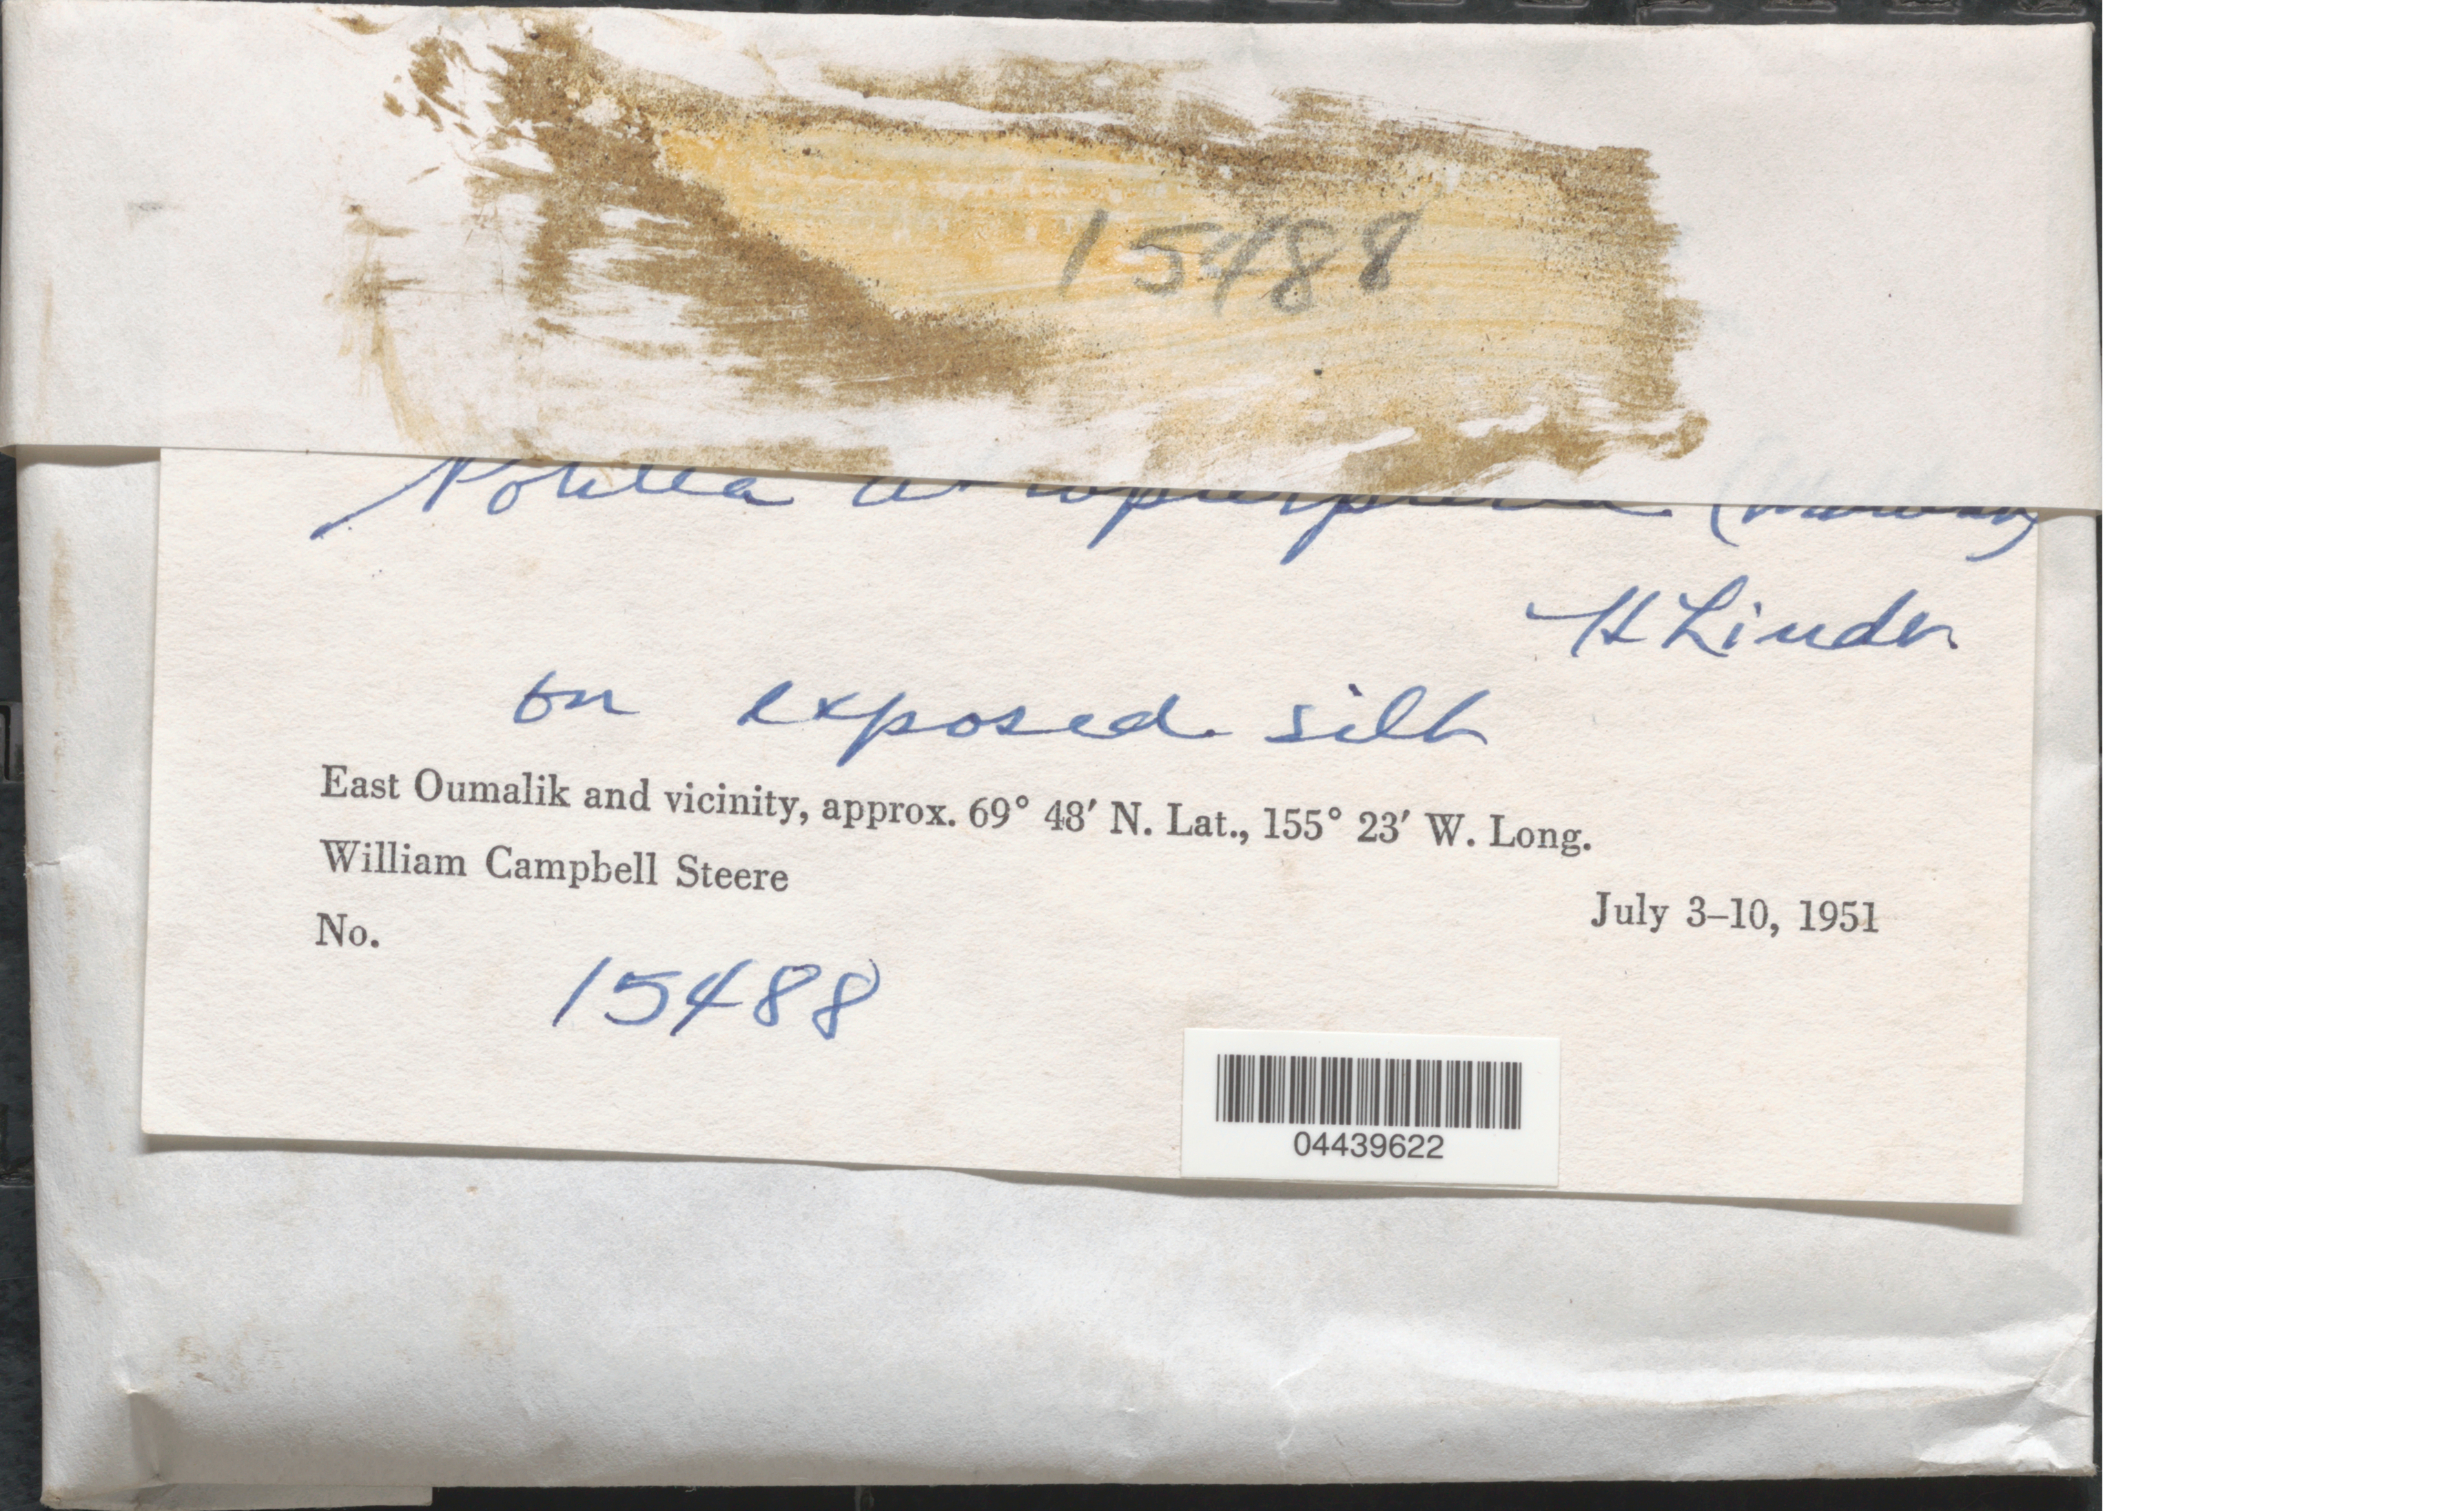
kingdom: Plantae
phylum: Bryophyta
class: Bryopsida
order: Bryales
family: Mniaceae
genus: Mniobryum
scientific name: Mniobryum atropurpureum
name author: (Wahlenb.) I. Hagen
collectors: W. C. Steere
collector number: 15488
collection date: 1951-07-03/1951-07-10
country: United States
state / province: Alaska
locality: East Oumalik and vicinity.